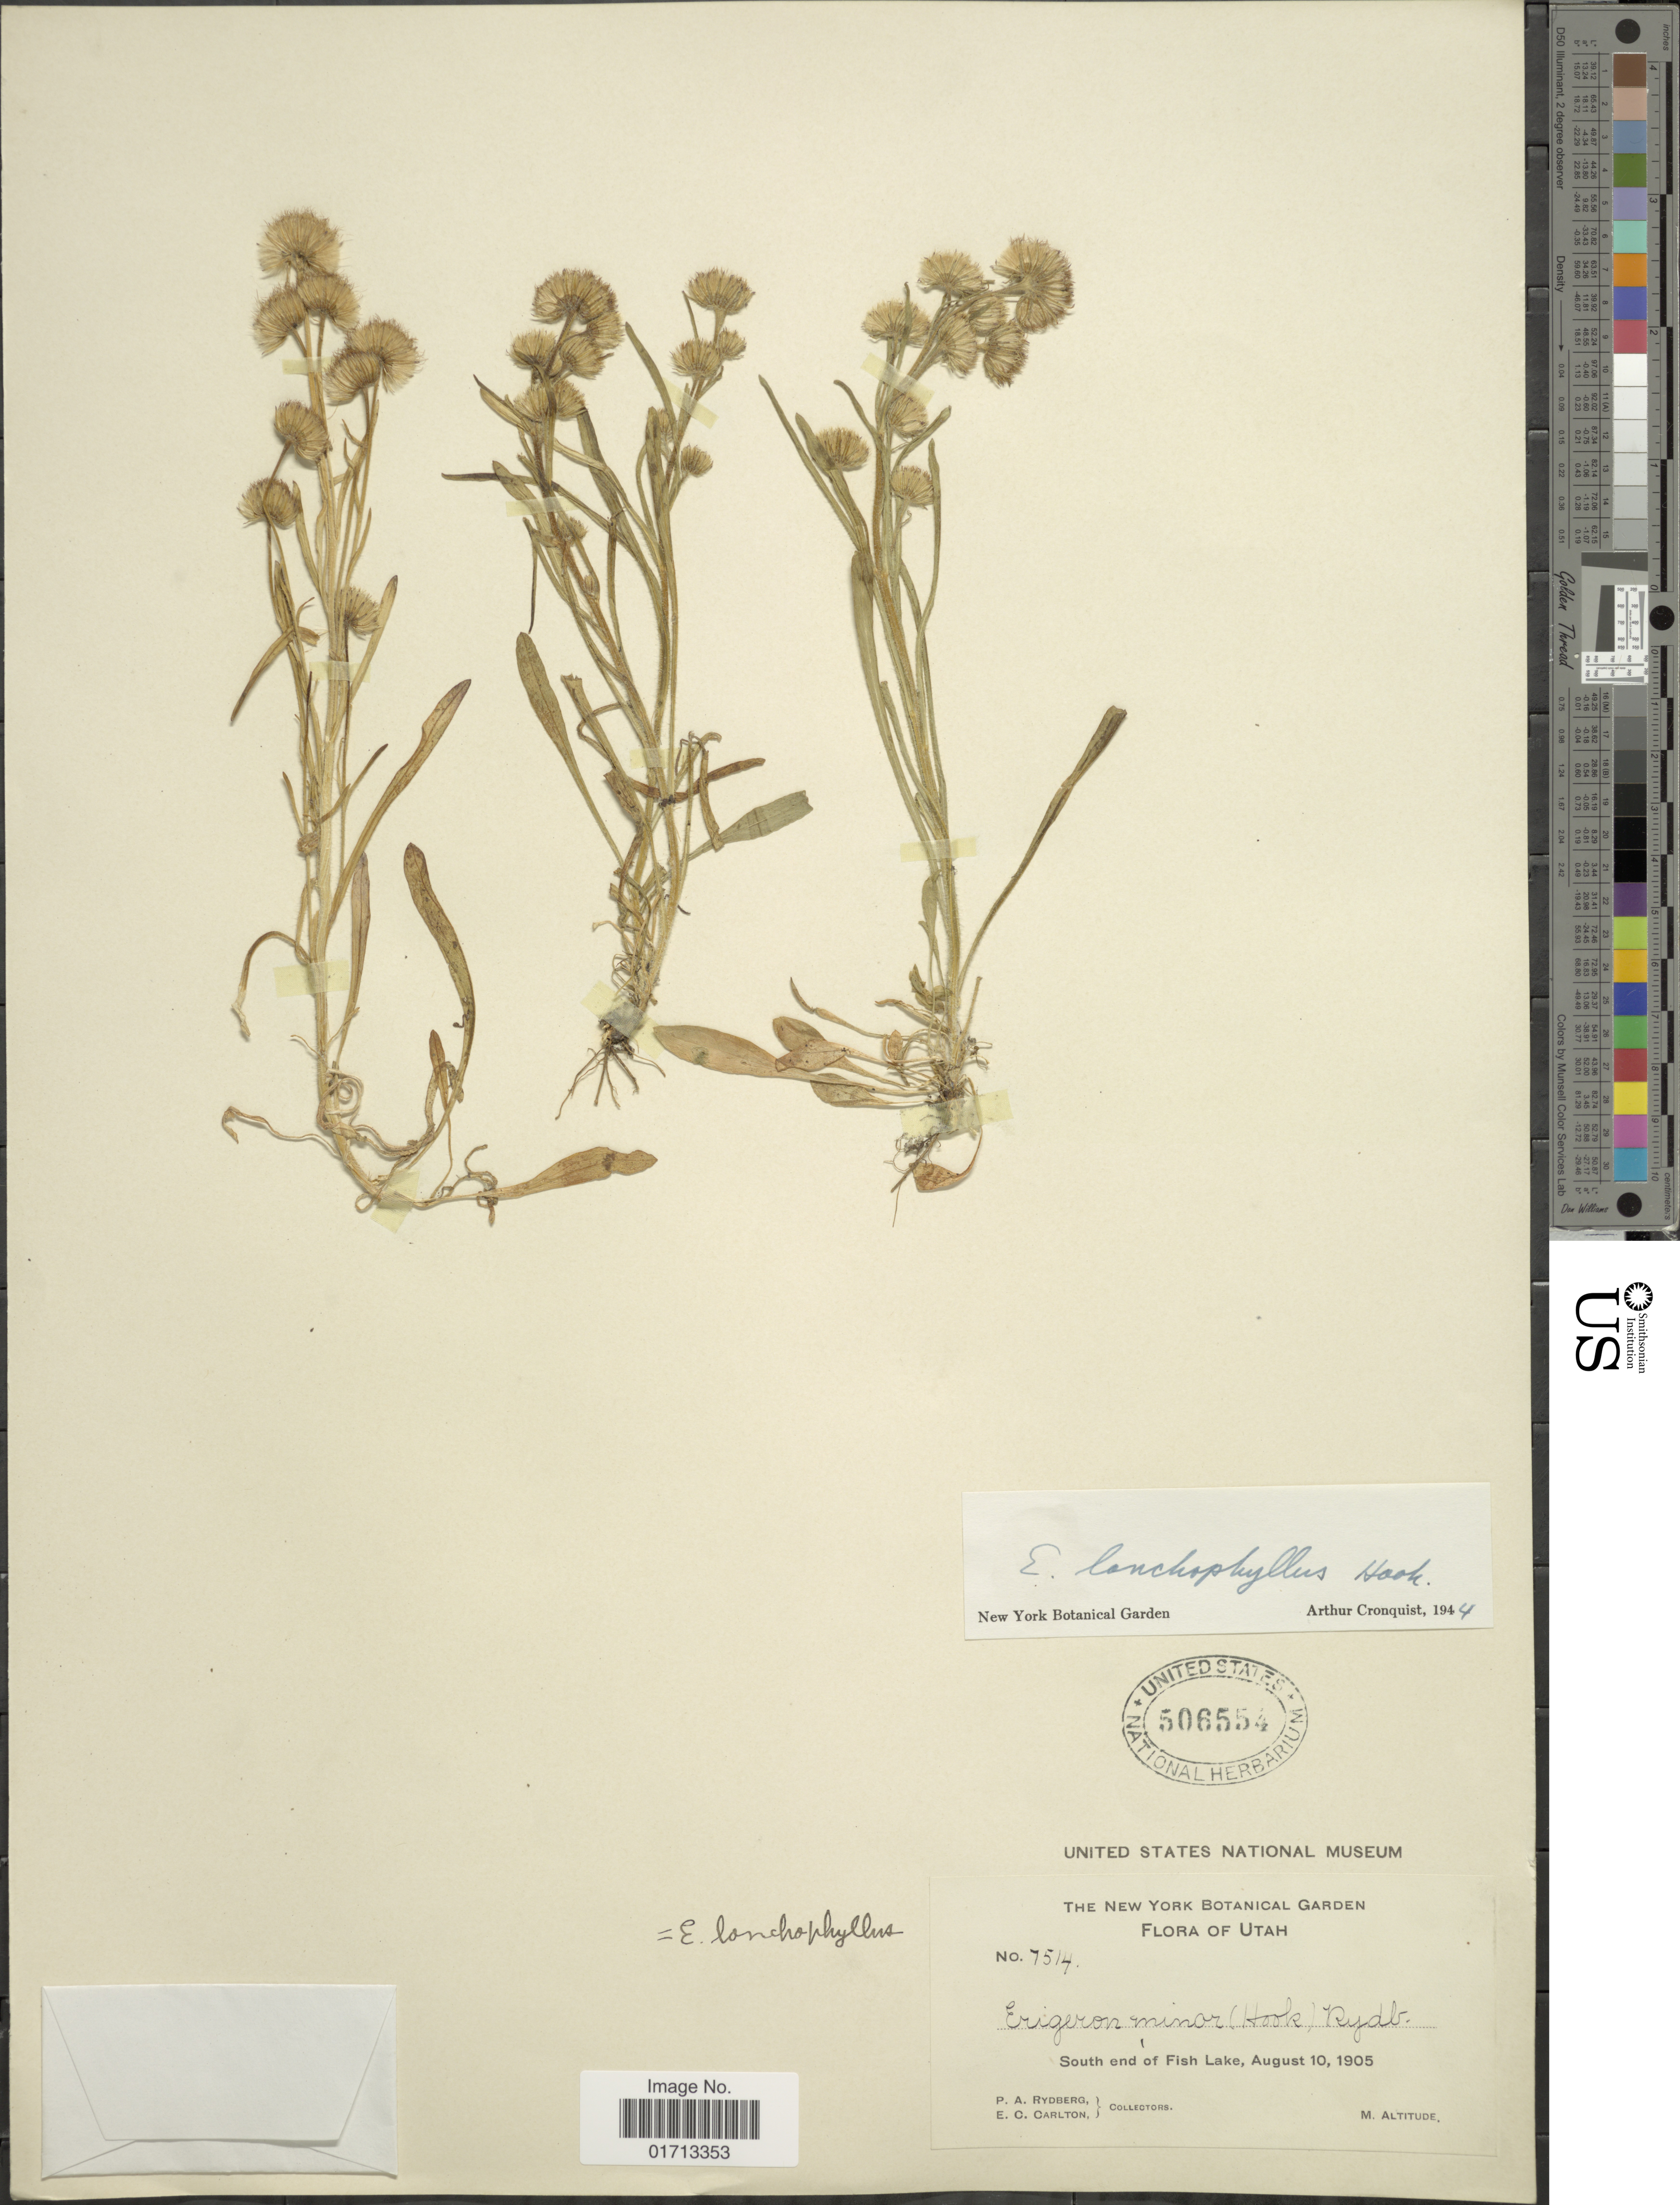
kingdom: Plantae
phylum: Tracheophyta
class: Magnoliopsida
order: Asterales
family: Asteraceae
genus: Erigeron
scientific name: Erigeron lonchophyllus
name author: Hook.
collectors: P. A. Rydberg & E. Carlton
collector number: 7514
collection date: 1905-08-10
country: United States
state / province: Utah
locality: South end of Fish Lake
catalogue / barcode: US 506554